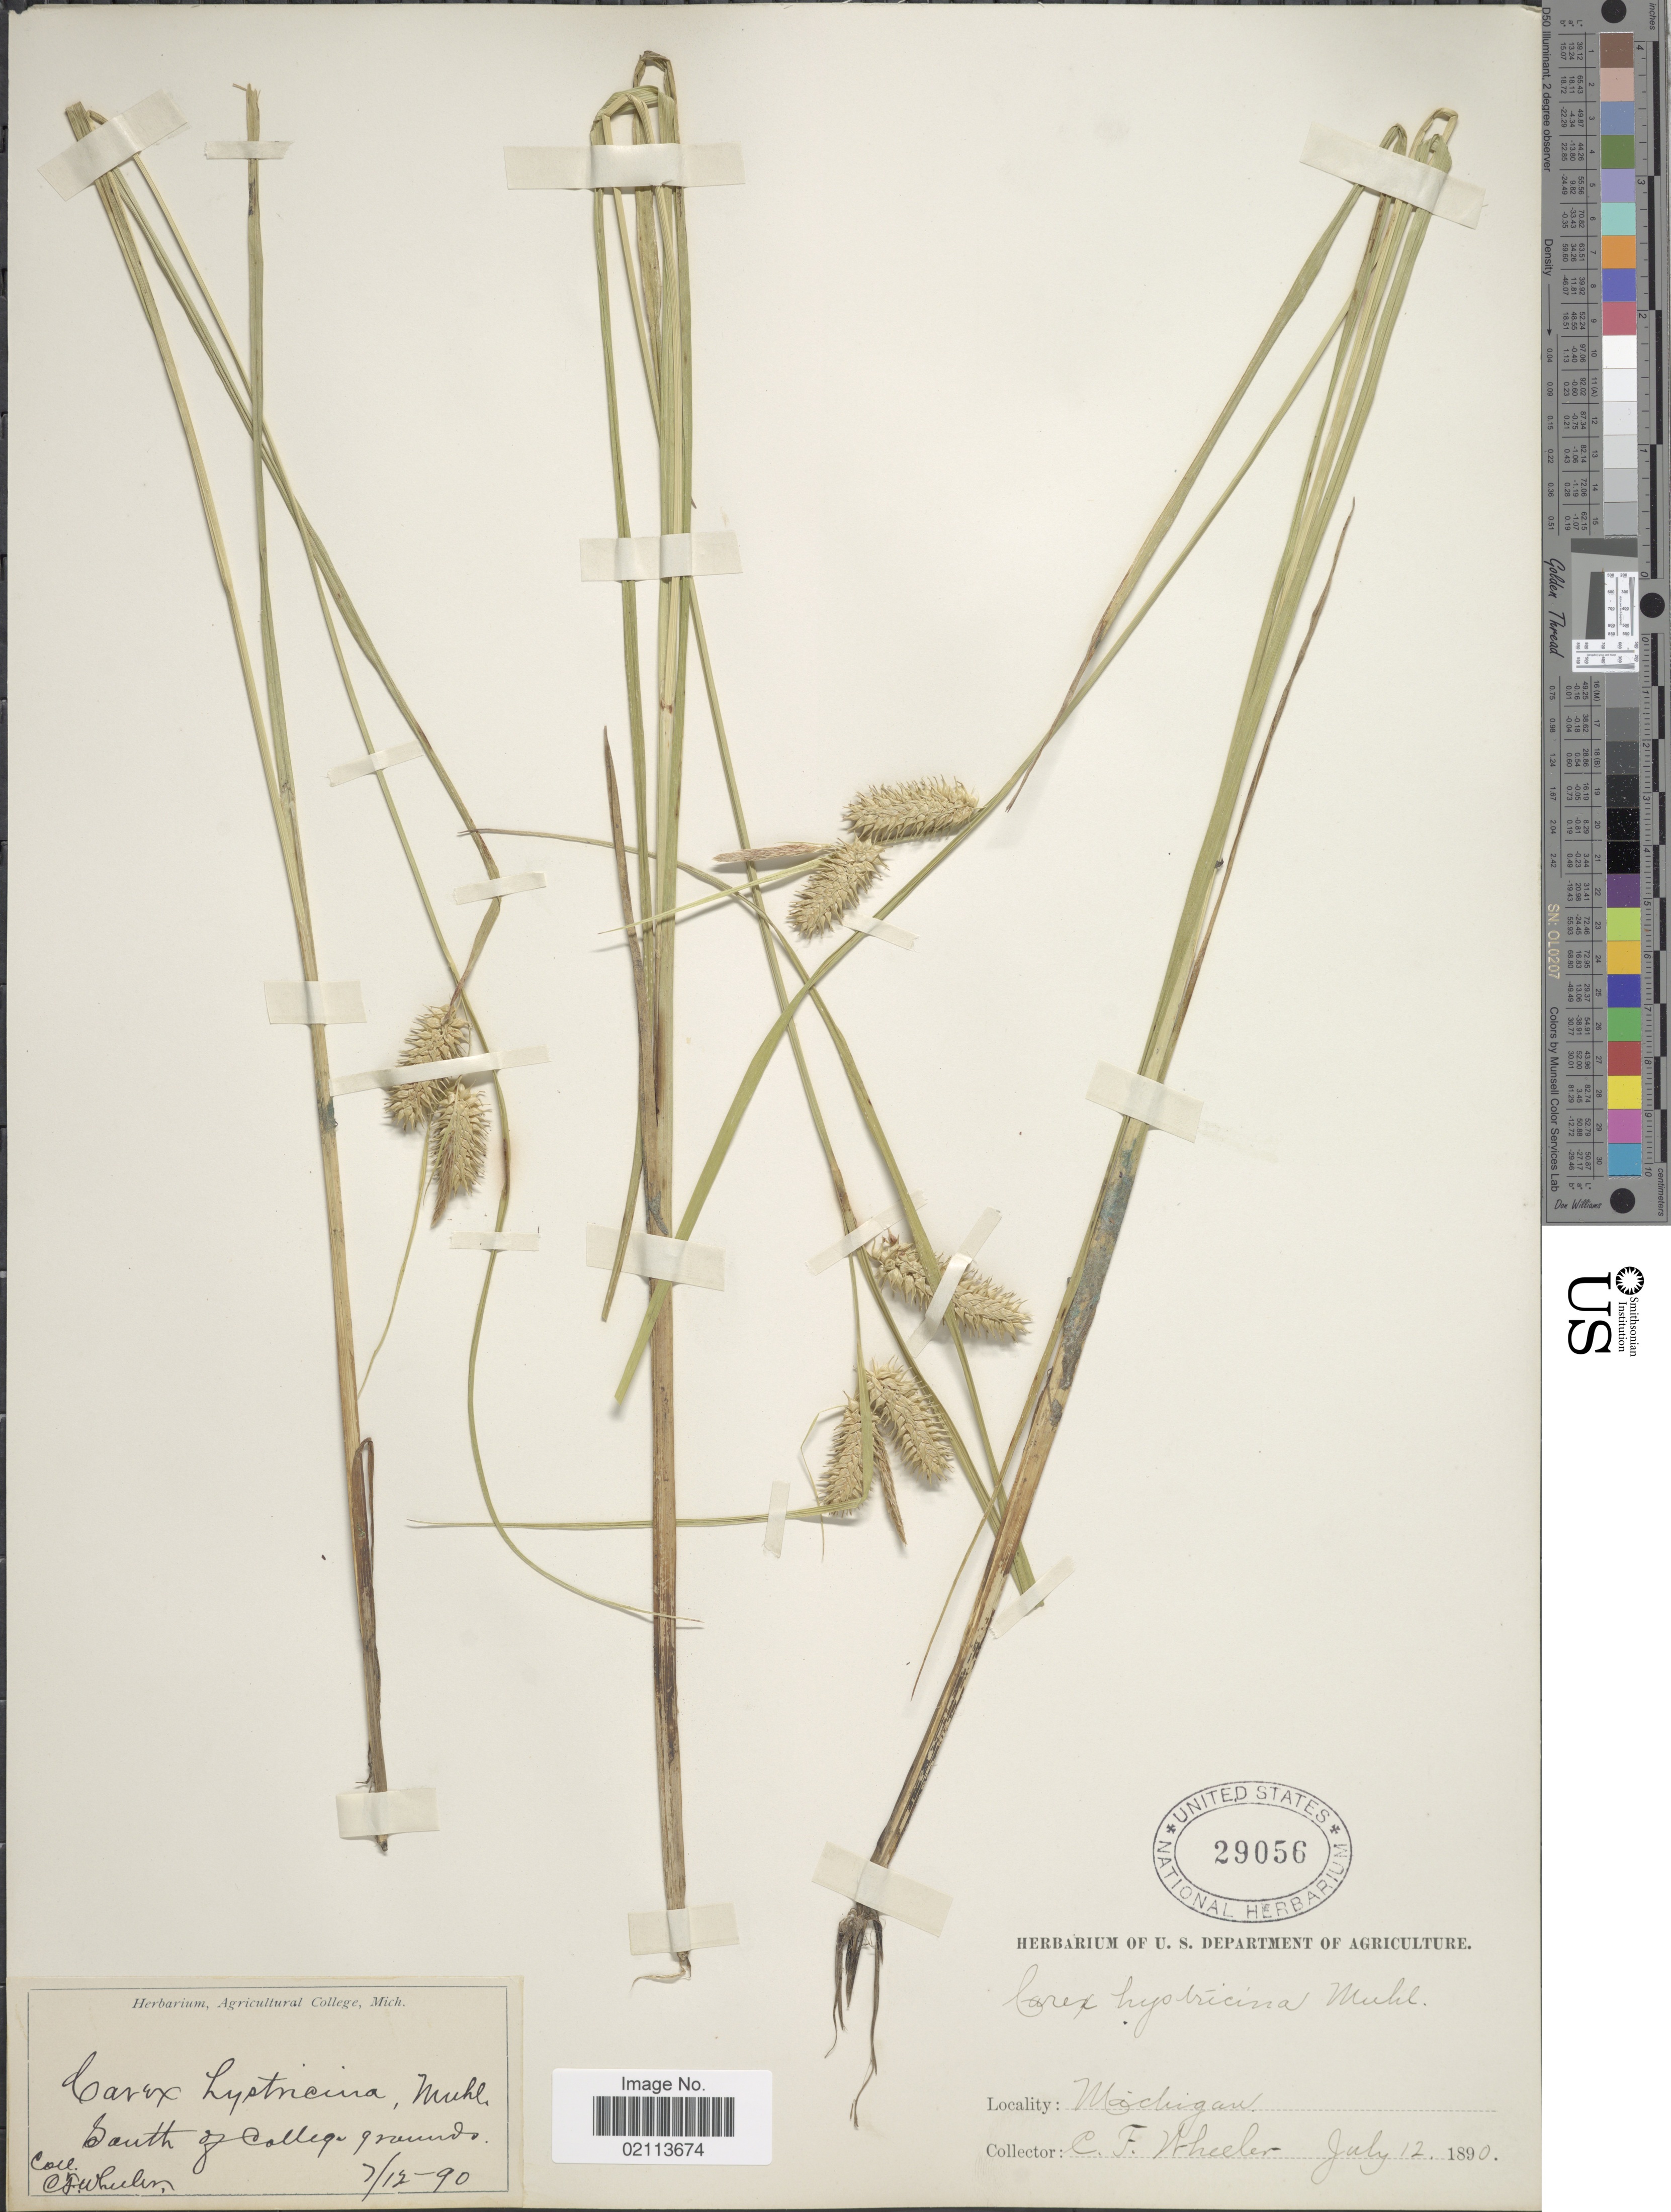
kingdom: Plantae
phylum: Tracheophyta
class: Liliopsida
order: Poales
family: Cyperaceae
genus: Carex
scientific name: Carex hystericina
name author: Muhl. ex Willd.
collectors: C. Wheeler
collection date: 1890-07-12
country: United States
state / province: Michigan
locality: South of College grounds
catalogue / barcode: US 29056